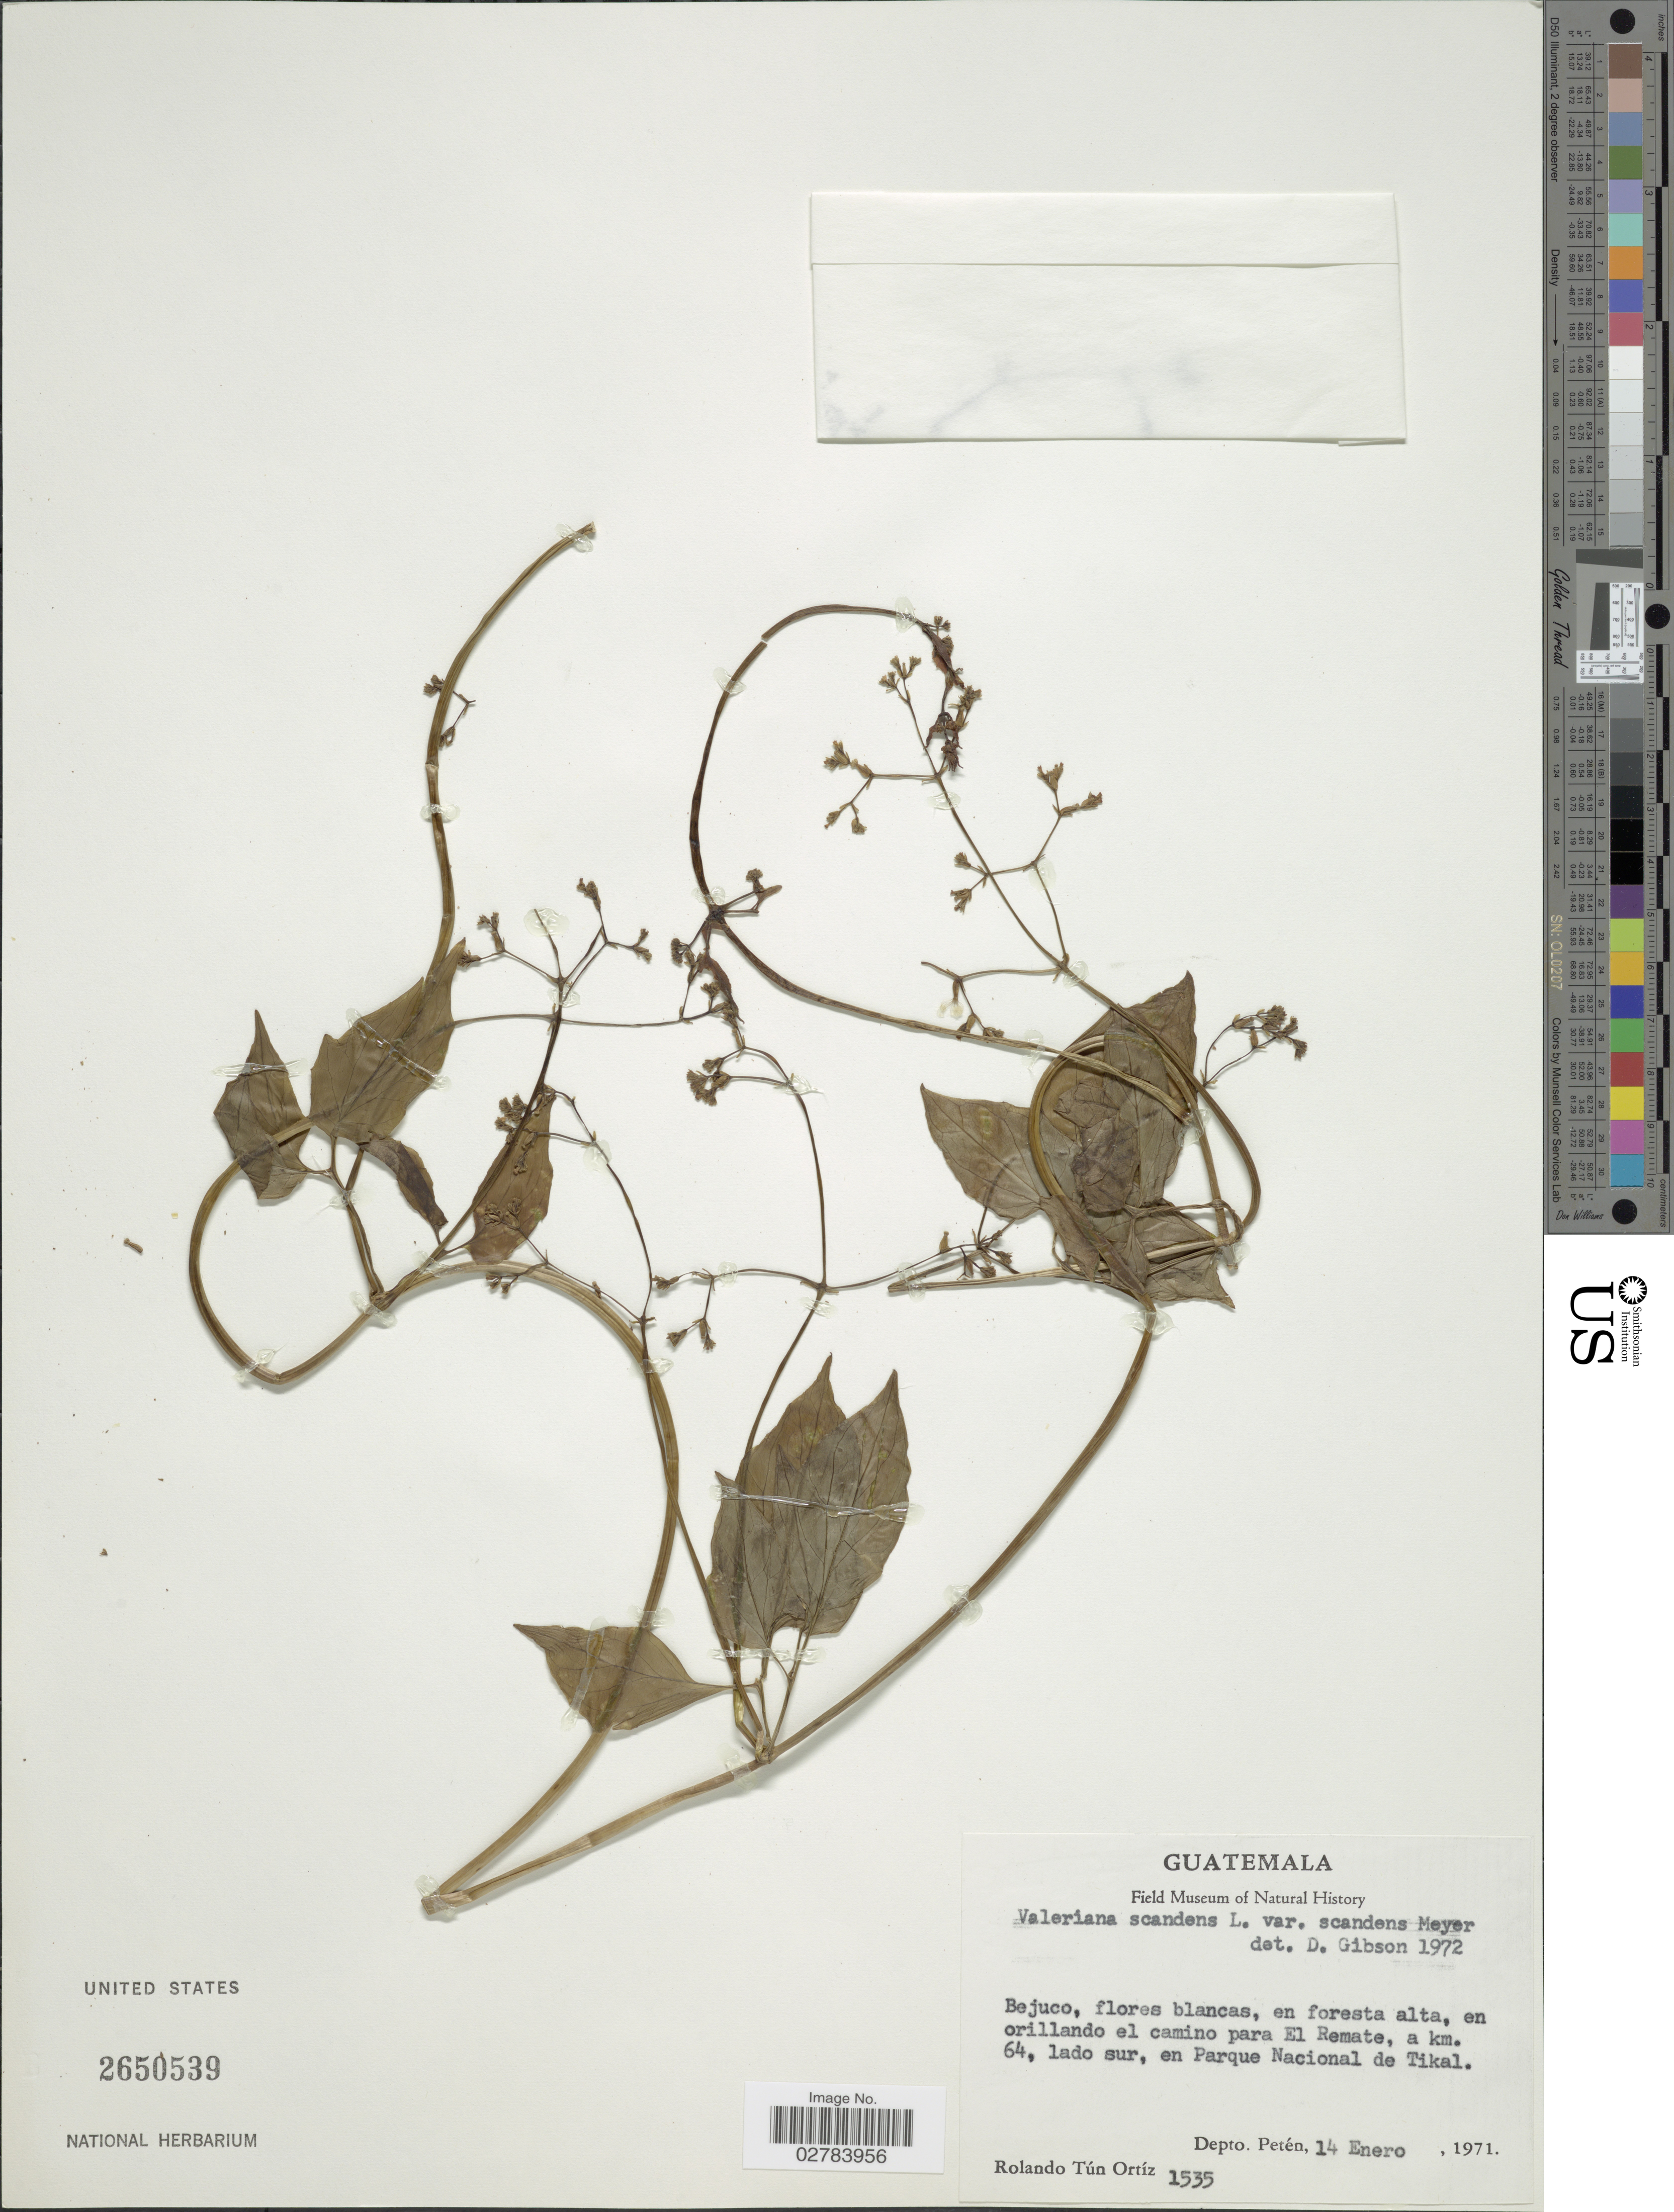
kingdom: Plantae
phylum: Tracheophyta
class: Magnoliopsida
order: Dipsacales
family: Caprifoliaceae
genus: Valeriana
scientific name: Valeriana scandens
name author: L.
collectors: R. T. Ortíz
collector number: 1535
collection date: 1971-01-14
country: Guatemala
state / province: El Petén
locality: En orillando el camino para El Remate, a km. 64, lado sur, en Parque Nacional de Tikal.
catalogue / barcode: US 2650539